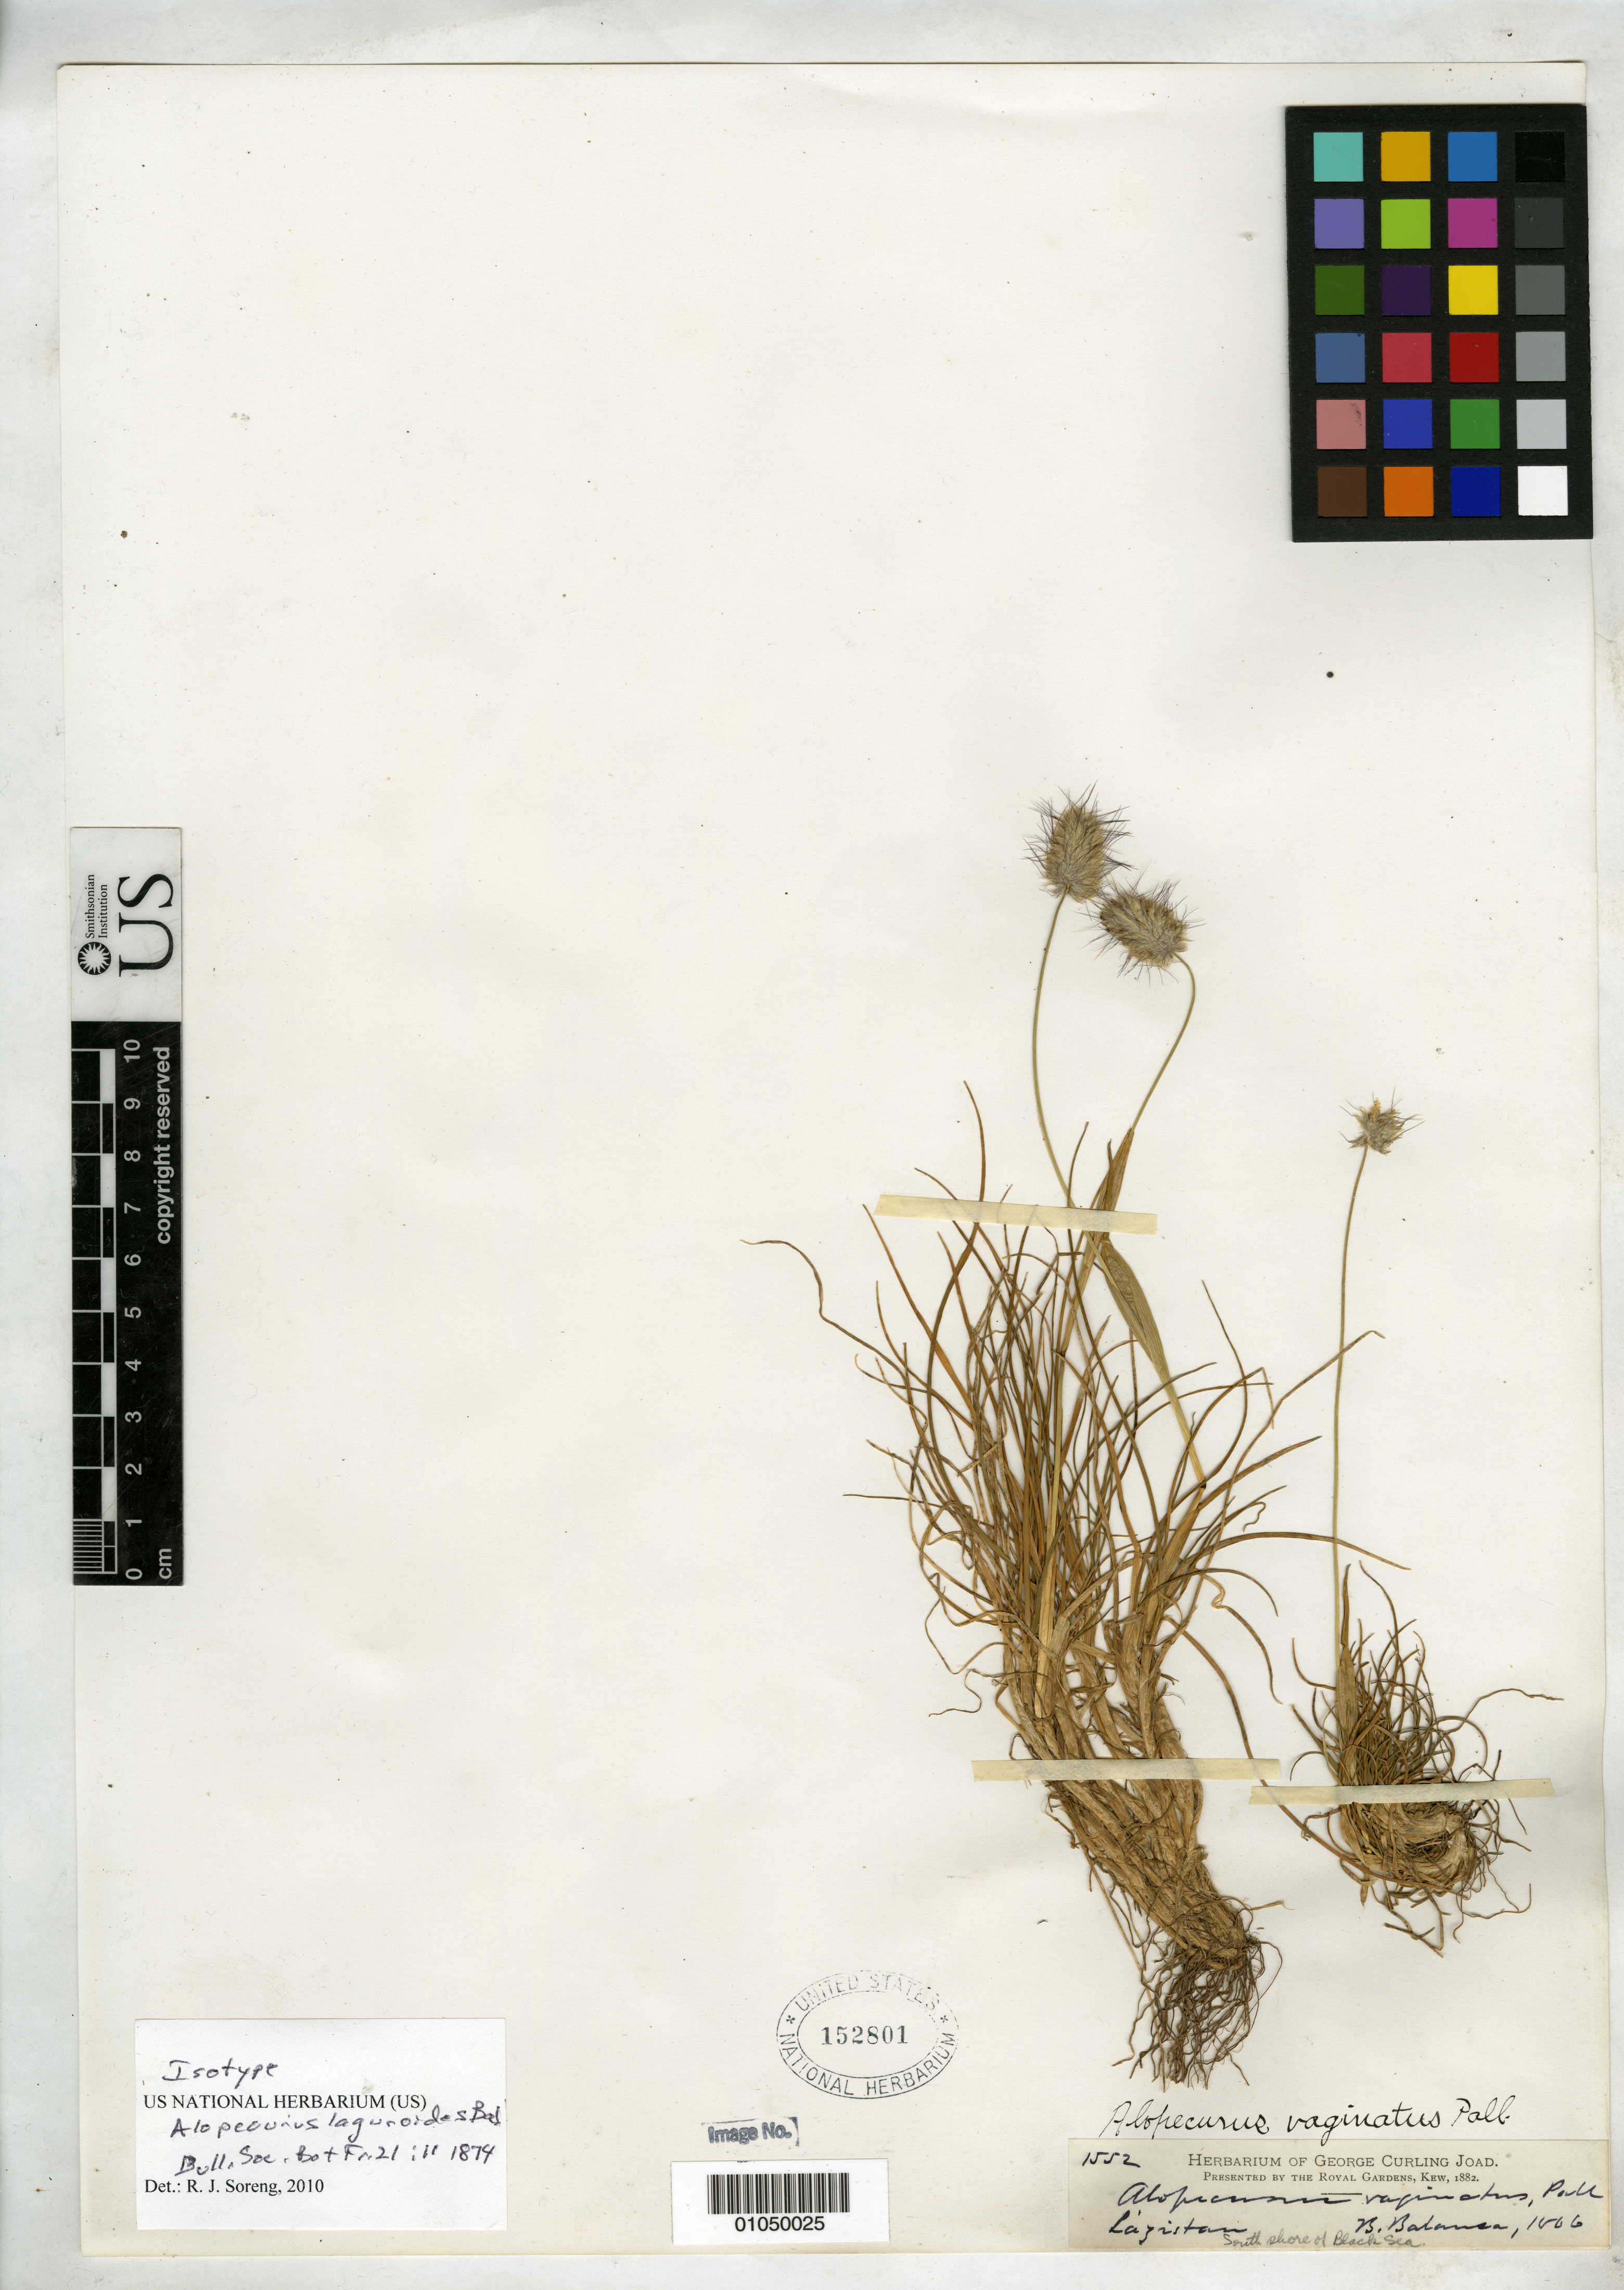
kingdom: Plantae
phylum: Tracheophyta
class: Liliopsida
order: Poales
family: Poaceae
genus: Alopecurus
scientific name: Alopecurus laguroides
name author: Balansa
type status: Isotype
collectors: B. Balansa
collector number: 1552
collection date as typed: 1866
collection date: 1866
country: Turkey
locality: Lazistan.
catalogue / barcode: US 152801